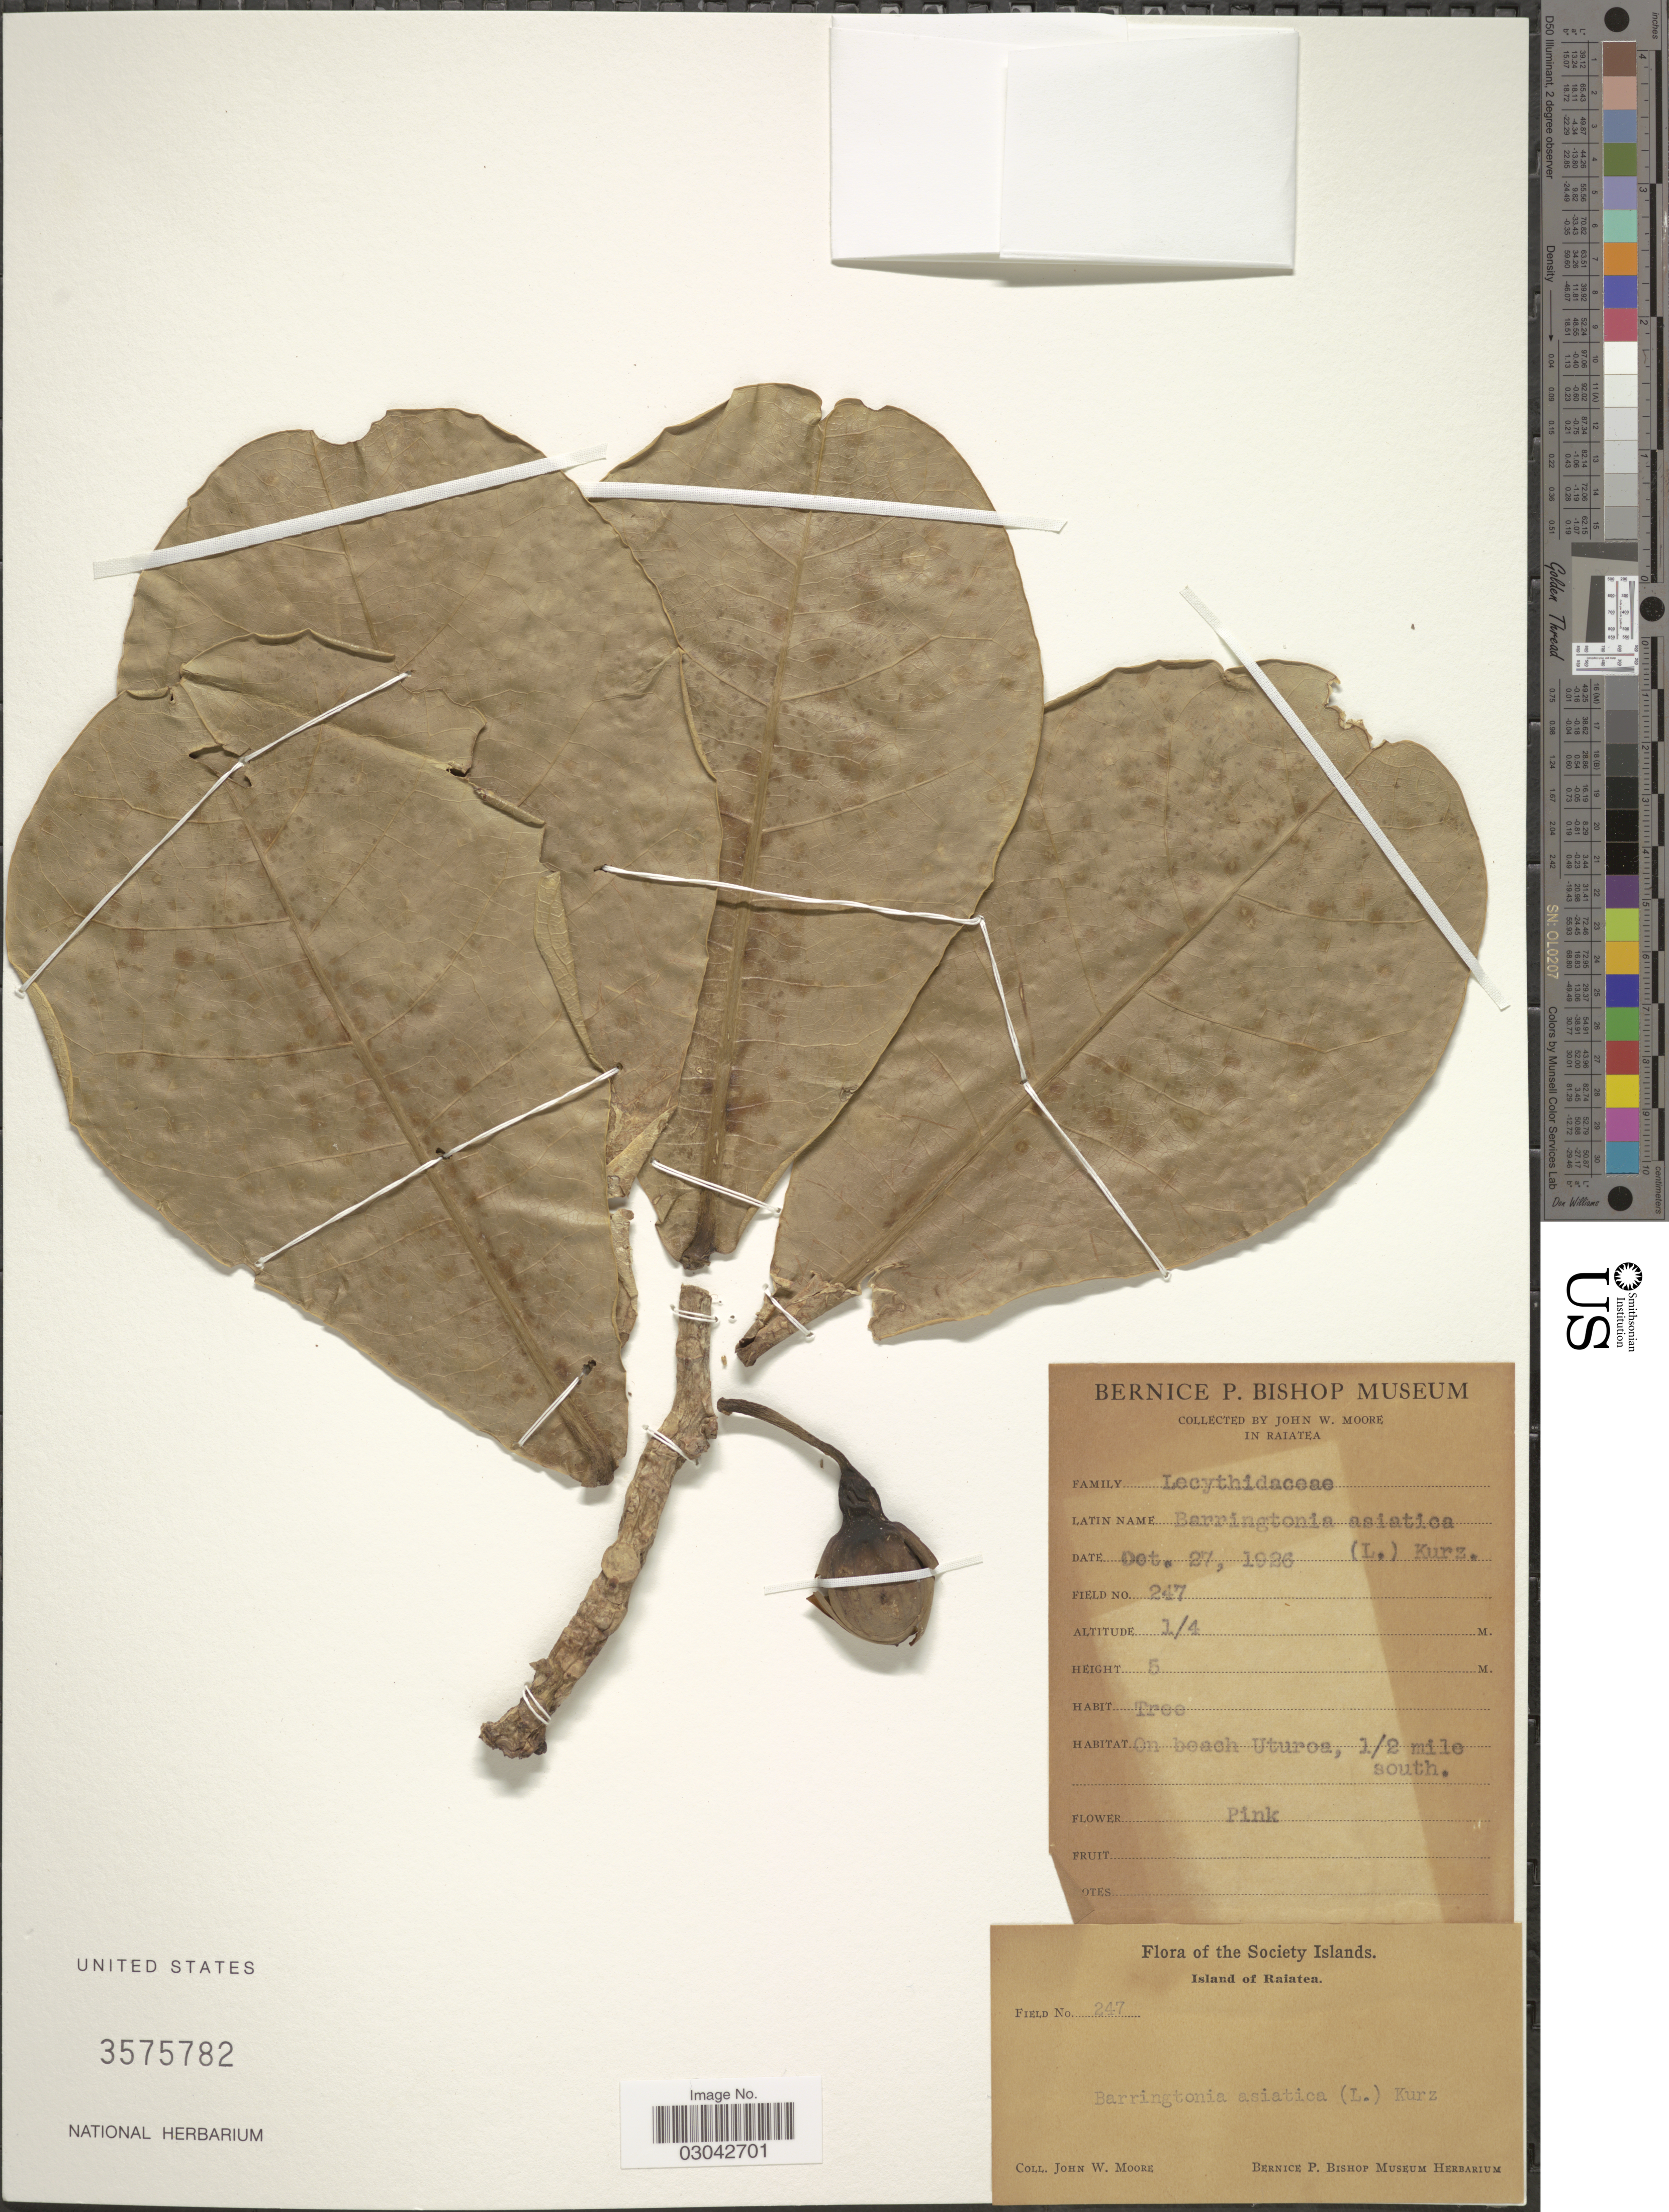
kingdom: Plantae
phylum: Tracheophyta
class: Magnoliopsida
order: Ericales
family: Lecythidaceae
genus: Barringtonia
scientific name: Barringtonia asiatica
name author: (L.) Kurz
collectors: J. Moore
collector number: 247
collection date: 1926-10-27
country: French Polynesia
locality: Society Islands. Island of Raiatea. On beach Uturoa, 1/2 mile south.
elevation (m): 0.25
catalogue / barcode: US 3575782